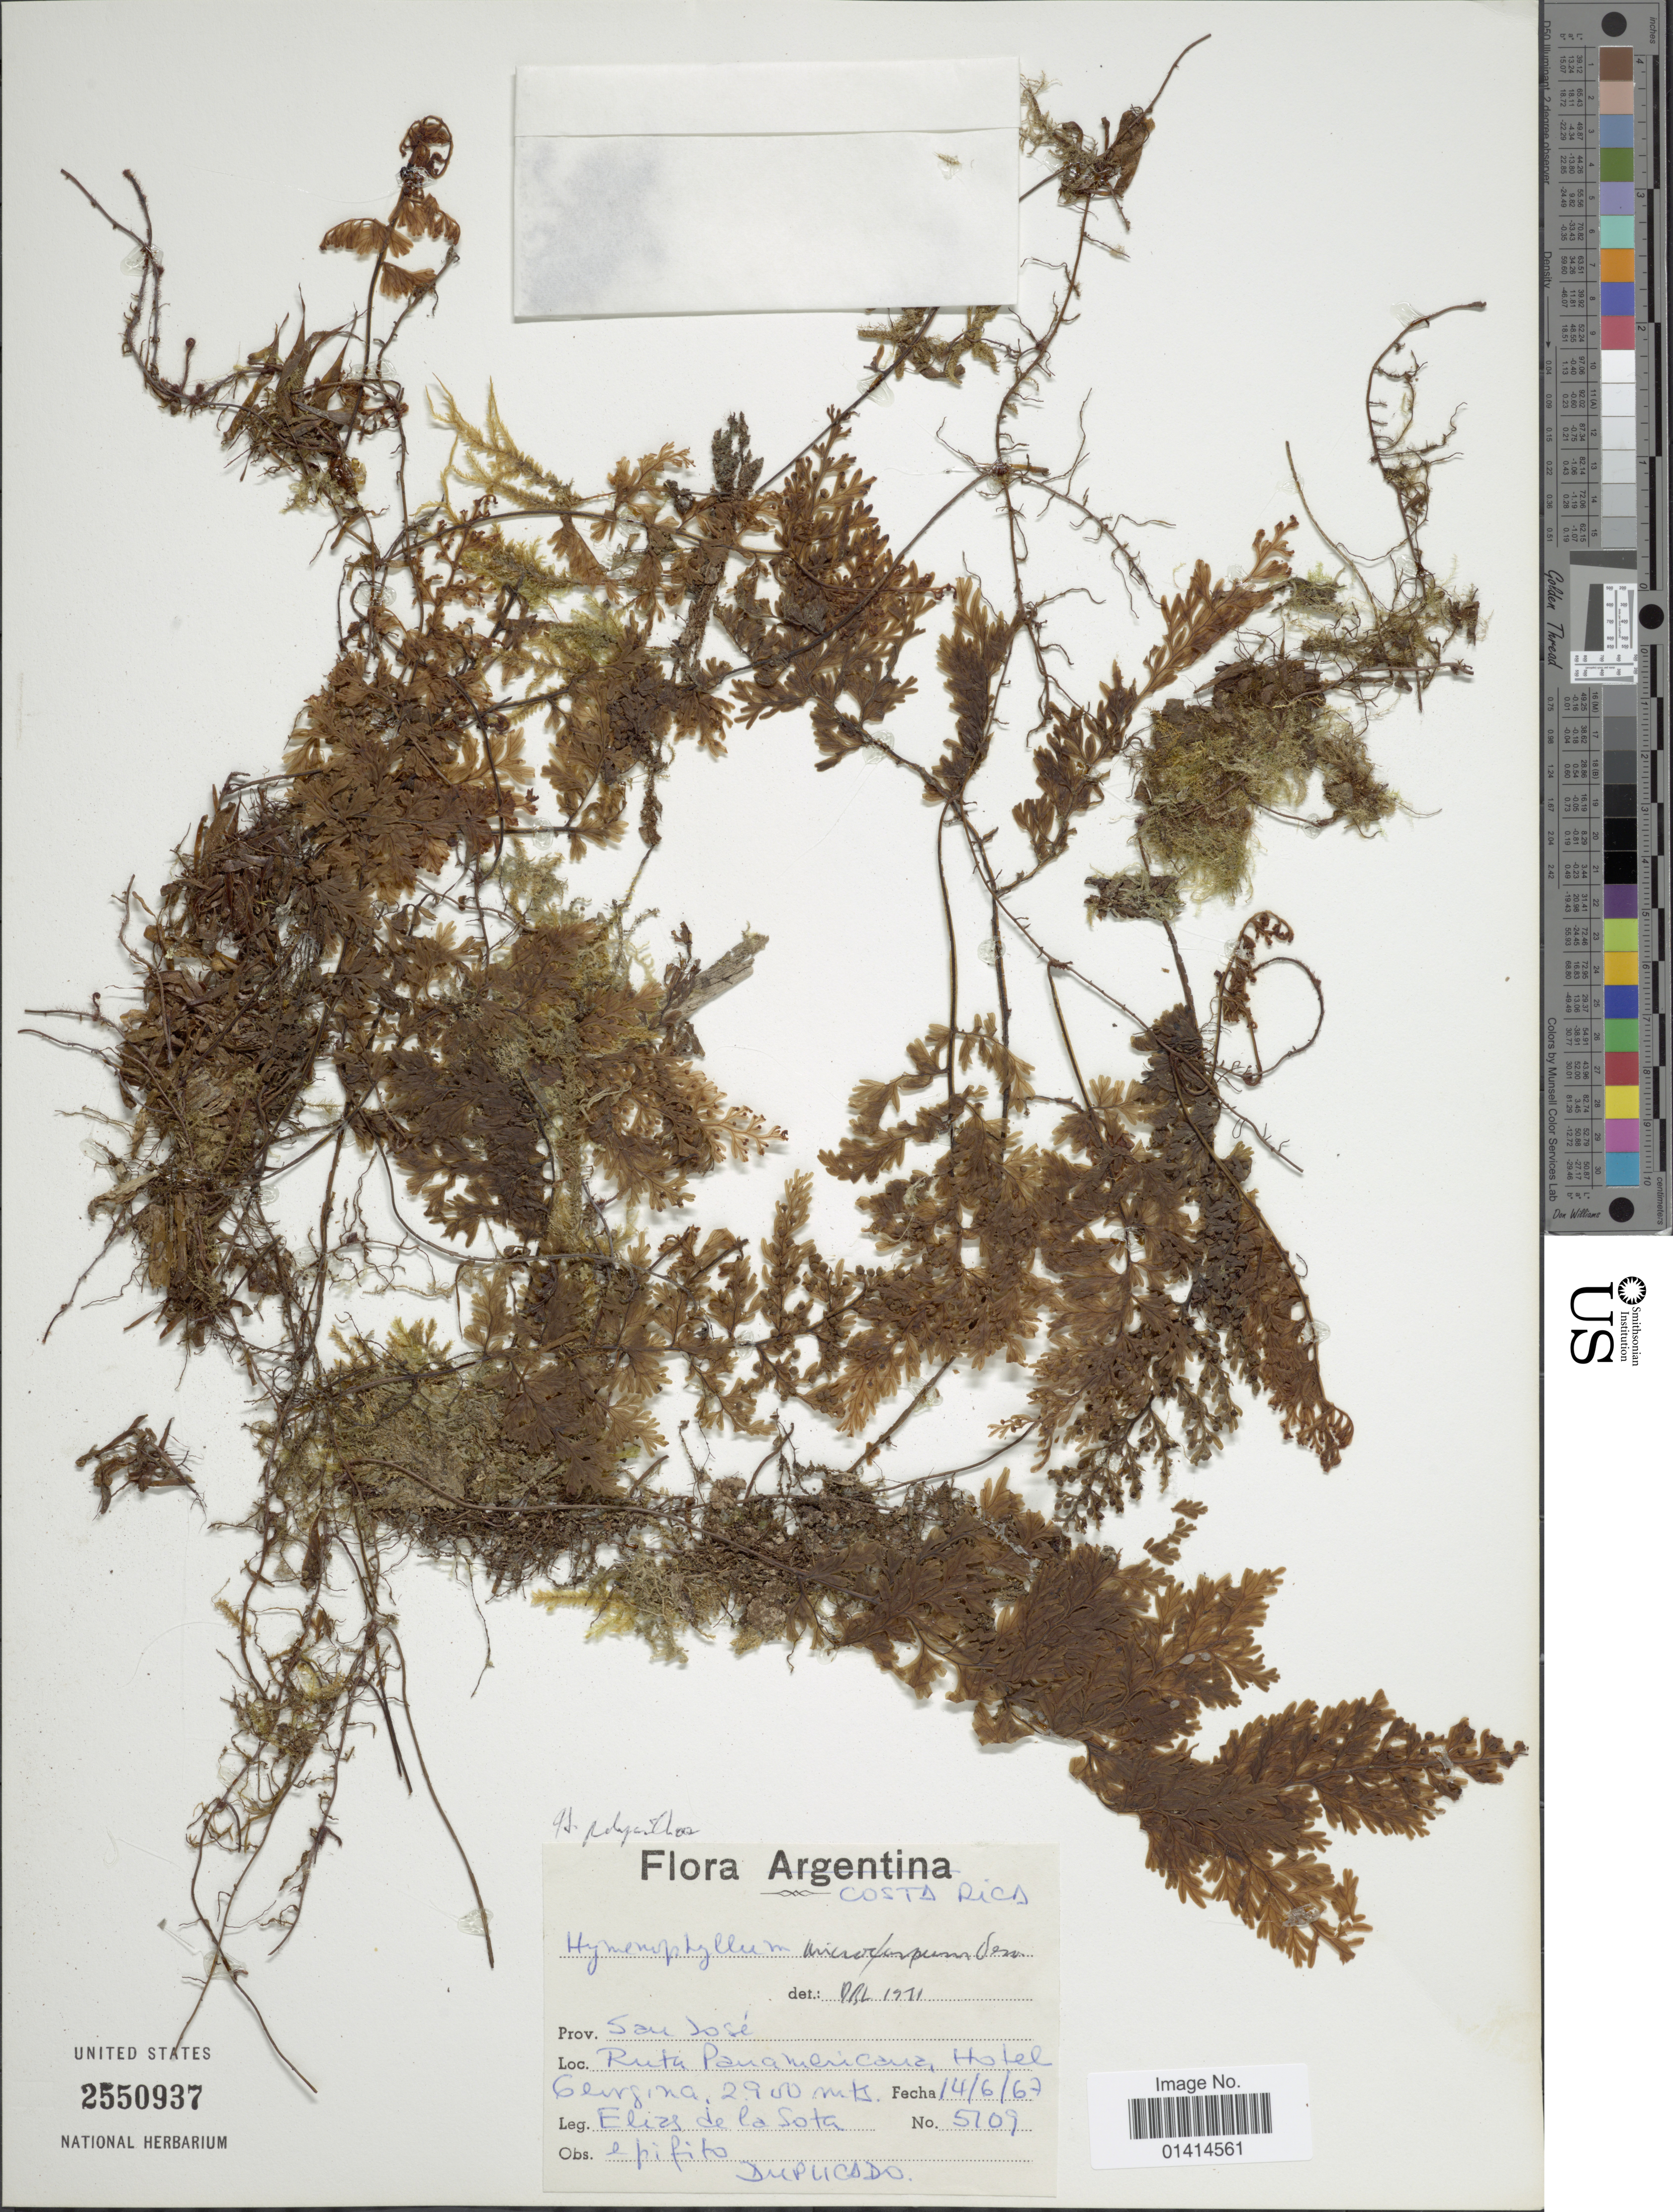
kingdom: Plantae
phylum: Tracheophyta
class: Polypodiopsida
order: Hymenophyllales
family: Hymenophyllaceae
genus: Hymenophyllum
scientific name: Hymenophyllum polyanthos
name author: (Sw.) Sw.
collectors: E. R. de la Sota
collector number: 5109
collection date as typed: Transcribed d/m/y: 14/6/67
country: Costa Rica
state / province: San José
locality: Ruta Panamericana, Hotel Georgina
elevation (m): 2900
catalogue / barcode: US 2550937